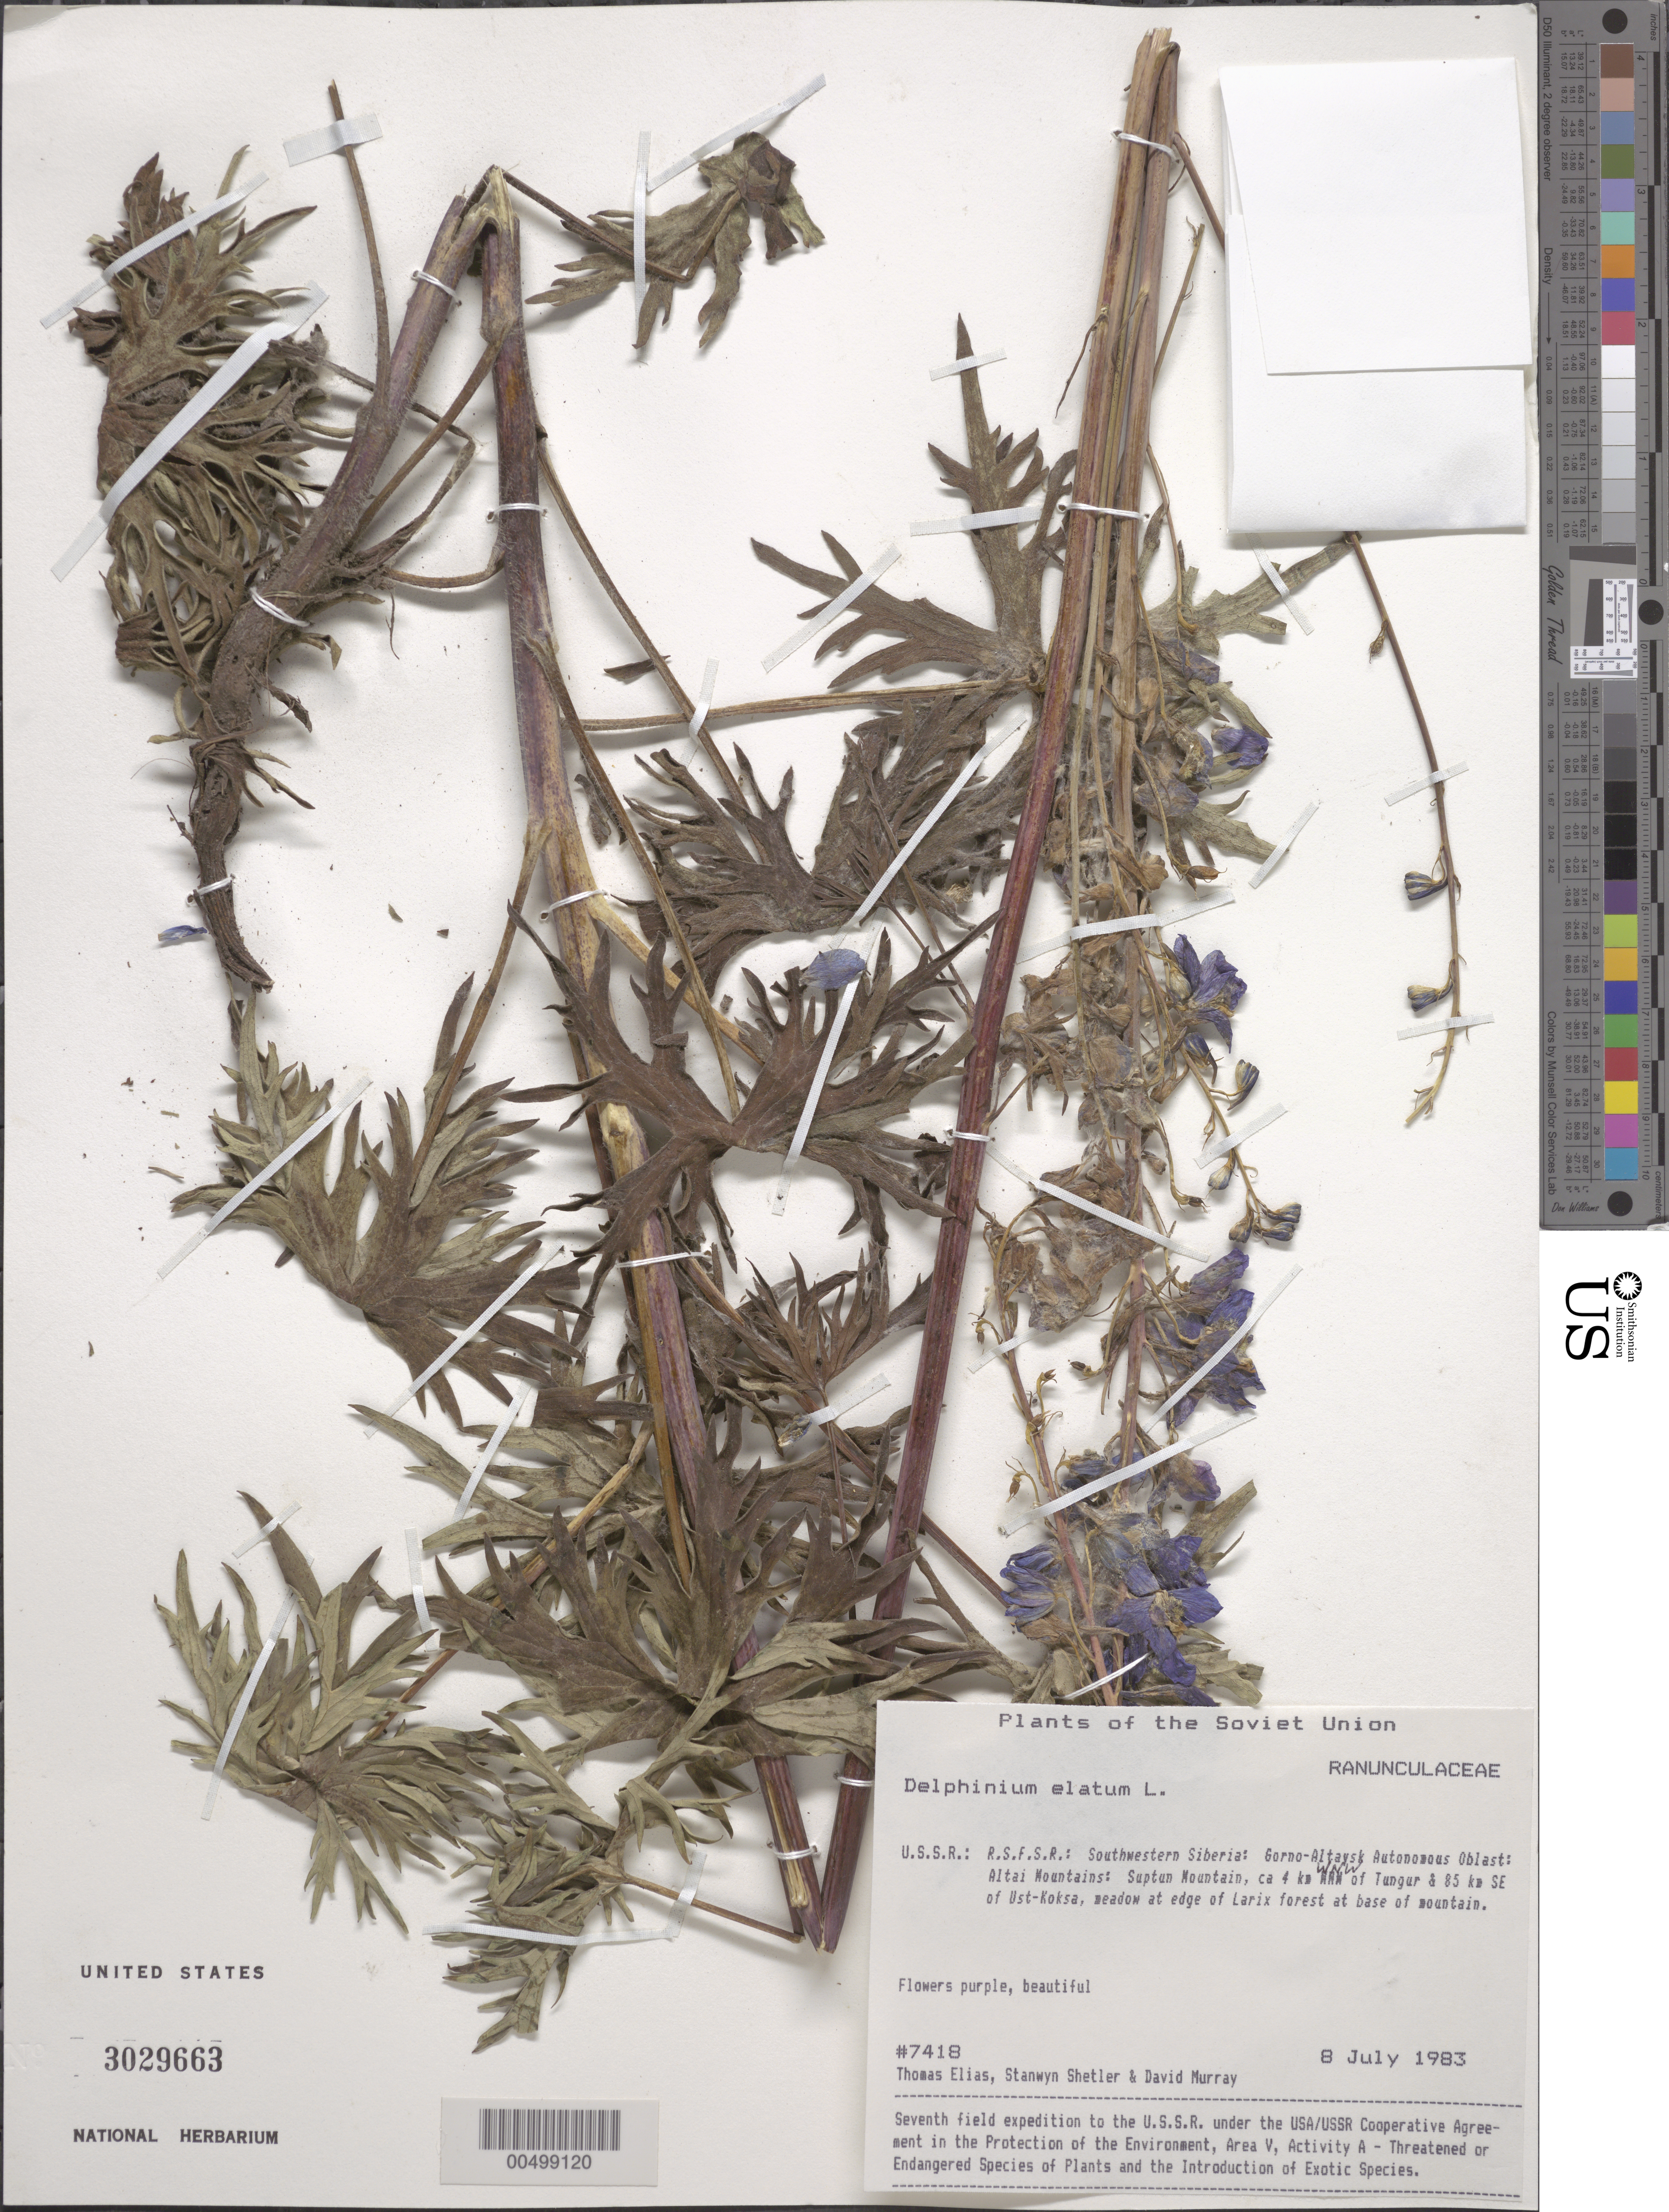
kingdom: Plantae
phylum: Tracheophyta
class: Magnoliopsida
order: Ranunculales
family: Ranunculaceae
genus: Delphinium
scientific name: Delphinium elatum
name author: L.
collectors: T. Elias, S. Shetler & D. F. Murray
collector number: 7418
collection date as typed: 08 Jul 1983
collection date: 1983-07-08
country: Russian Federation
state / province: Altai Republic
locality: Altai Mountains, Suptun Mountain, ca. 4 km WNW of Tungur and 85 km SE of Ust-Koksa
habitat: meadow at edge of Larix forest at base of mountain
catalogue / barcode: US 3029663